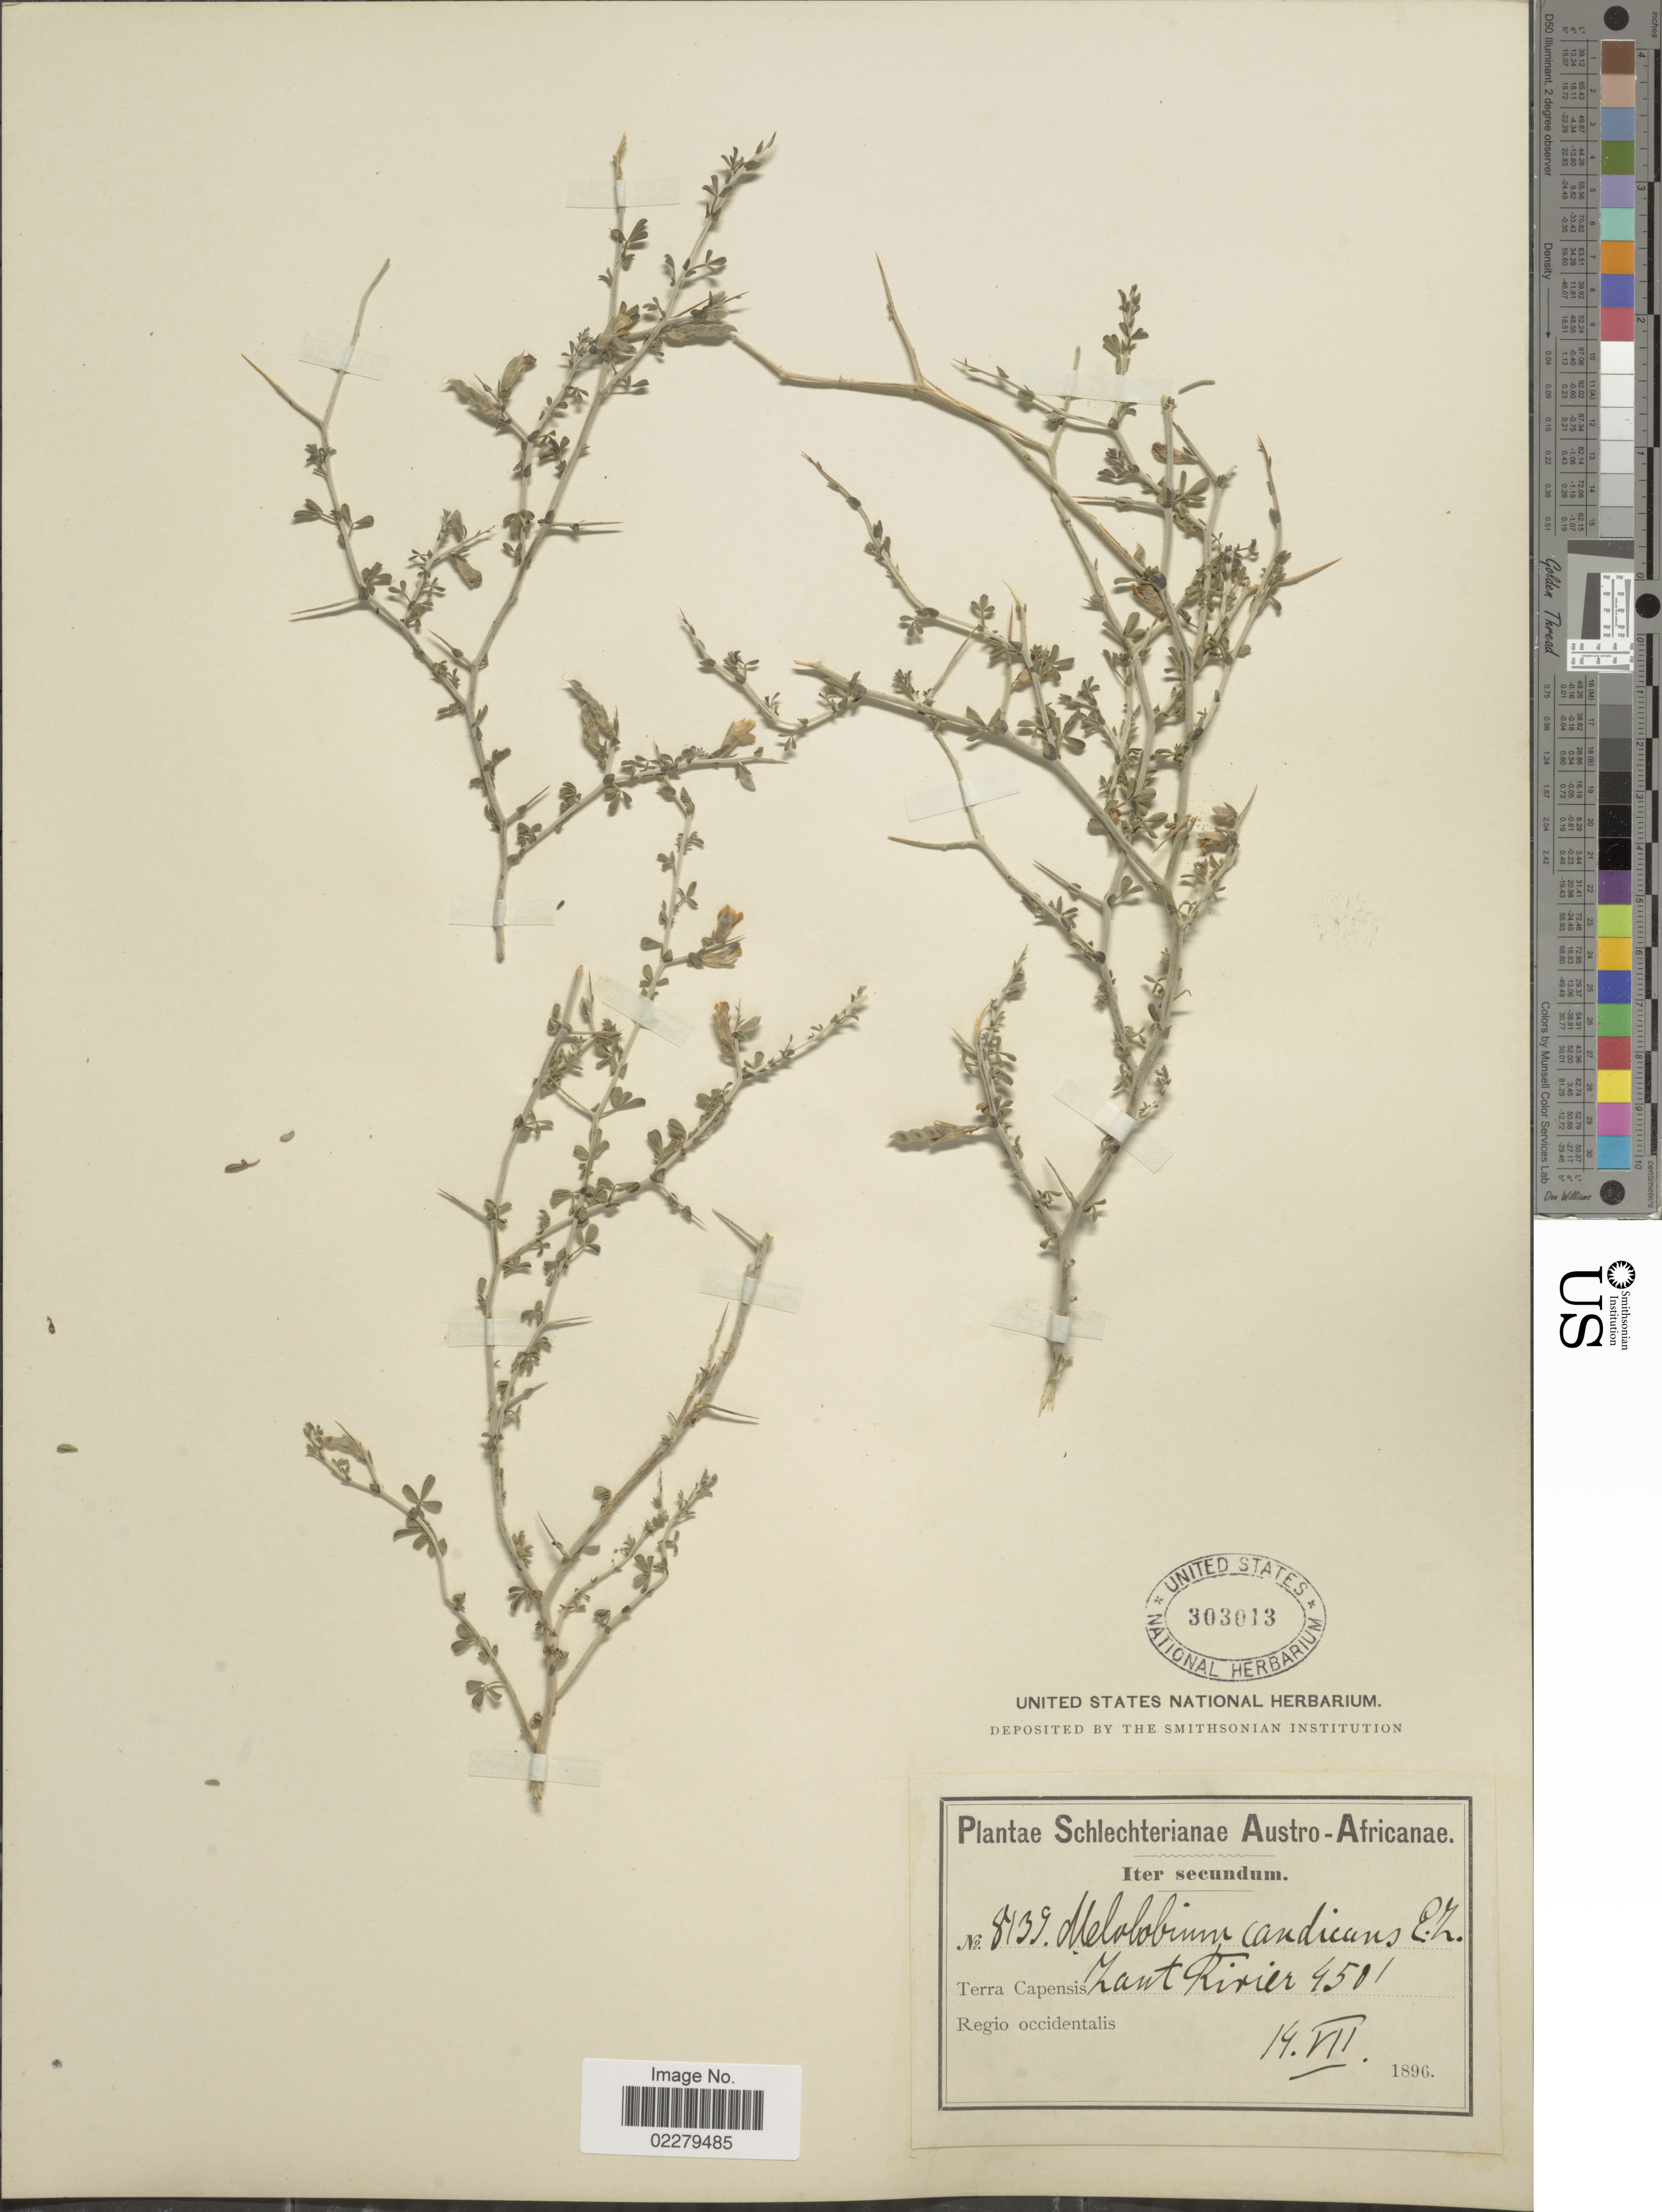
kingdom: Plantae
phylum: Tracheophyta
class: Magnoliopsida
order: Fabales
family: Fabaceae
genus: Melolobium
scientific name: Melolobium candicans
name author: Eckl. & Zeyh.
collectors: Schlechter, --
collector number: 8139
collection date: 1896-07-14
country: South Africa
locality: Austro- Africanae. Terra Capensis, Zant Rivier. Regio occidentalis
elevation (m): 137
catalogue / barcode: US 303013